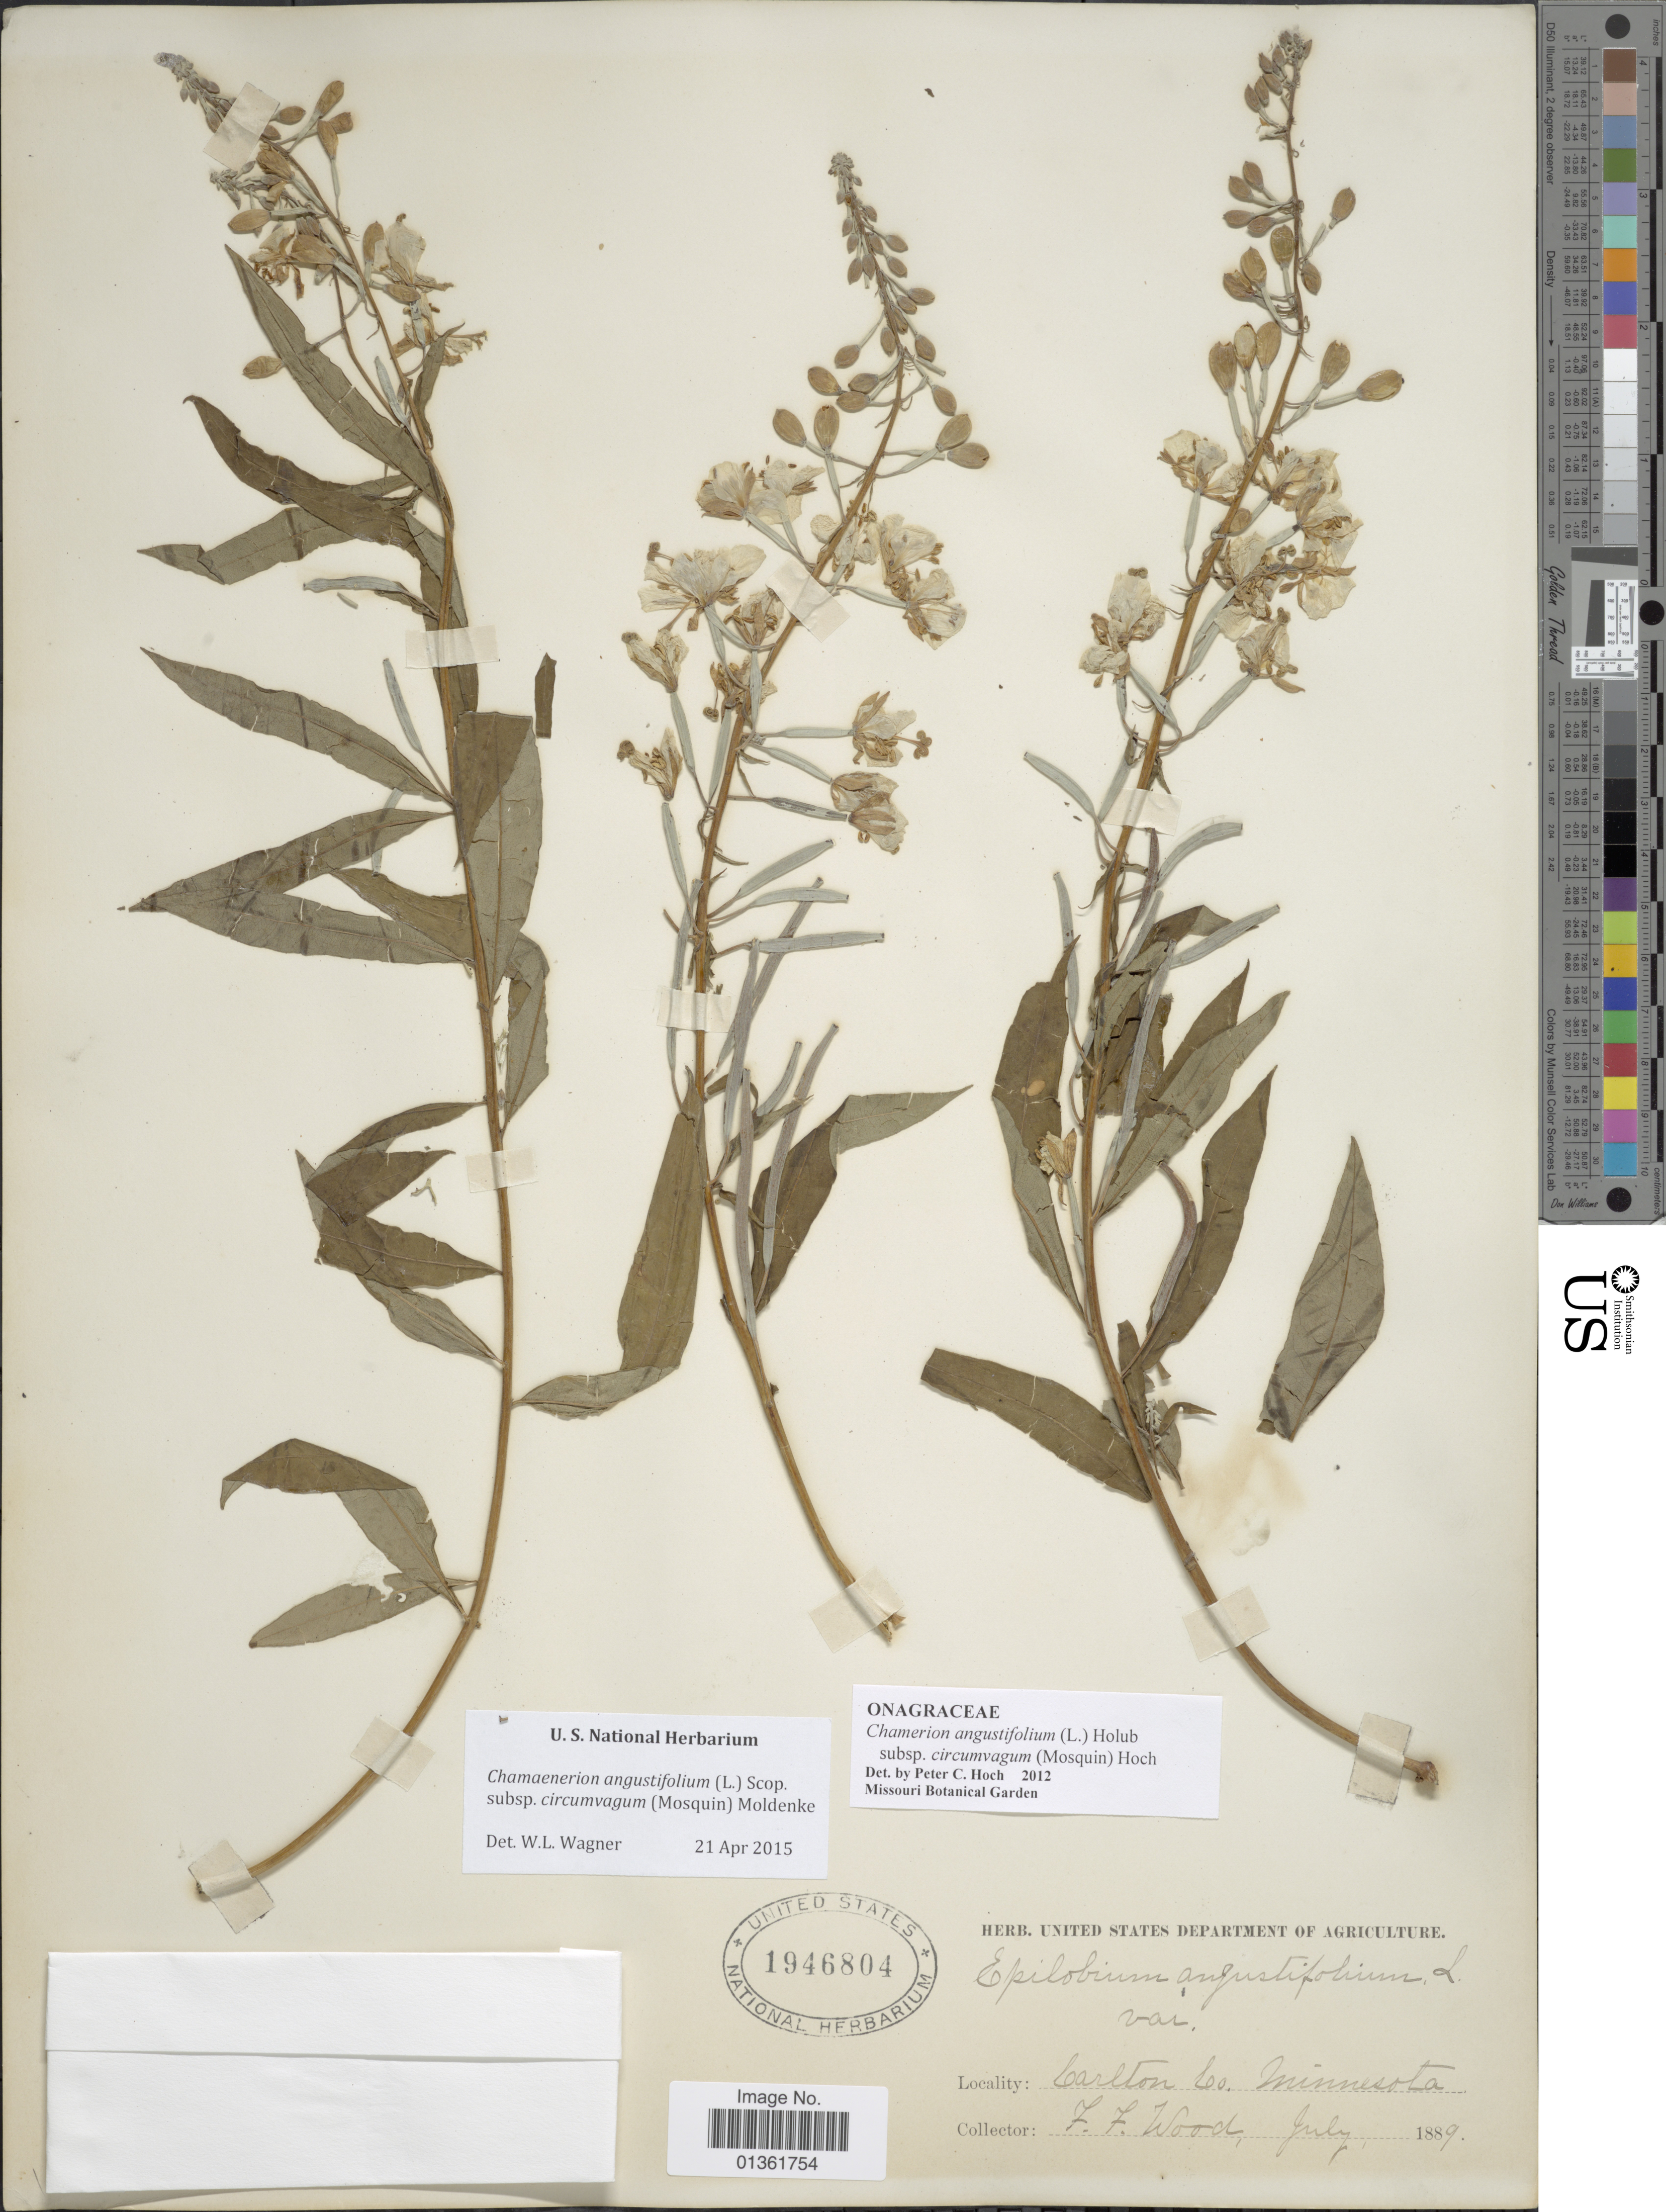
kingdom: Plantae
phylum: Tracheophyta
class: Magnoliopsida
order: Myrtales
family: Onagraceae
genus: Chamaenerion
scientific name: Chamaenerion angustifolium subsp. circumvagum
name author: (Mosquin) Moldenke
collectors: F. Wood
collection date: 1889-07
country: United States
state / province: Minnesota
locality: Carlton Co.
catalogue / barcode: US 1946804